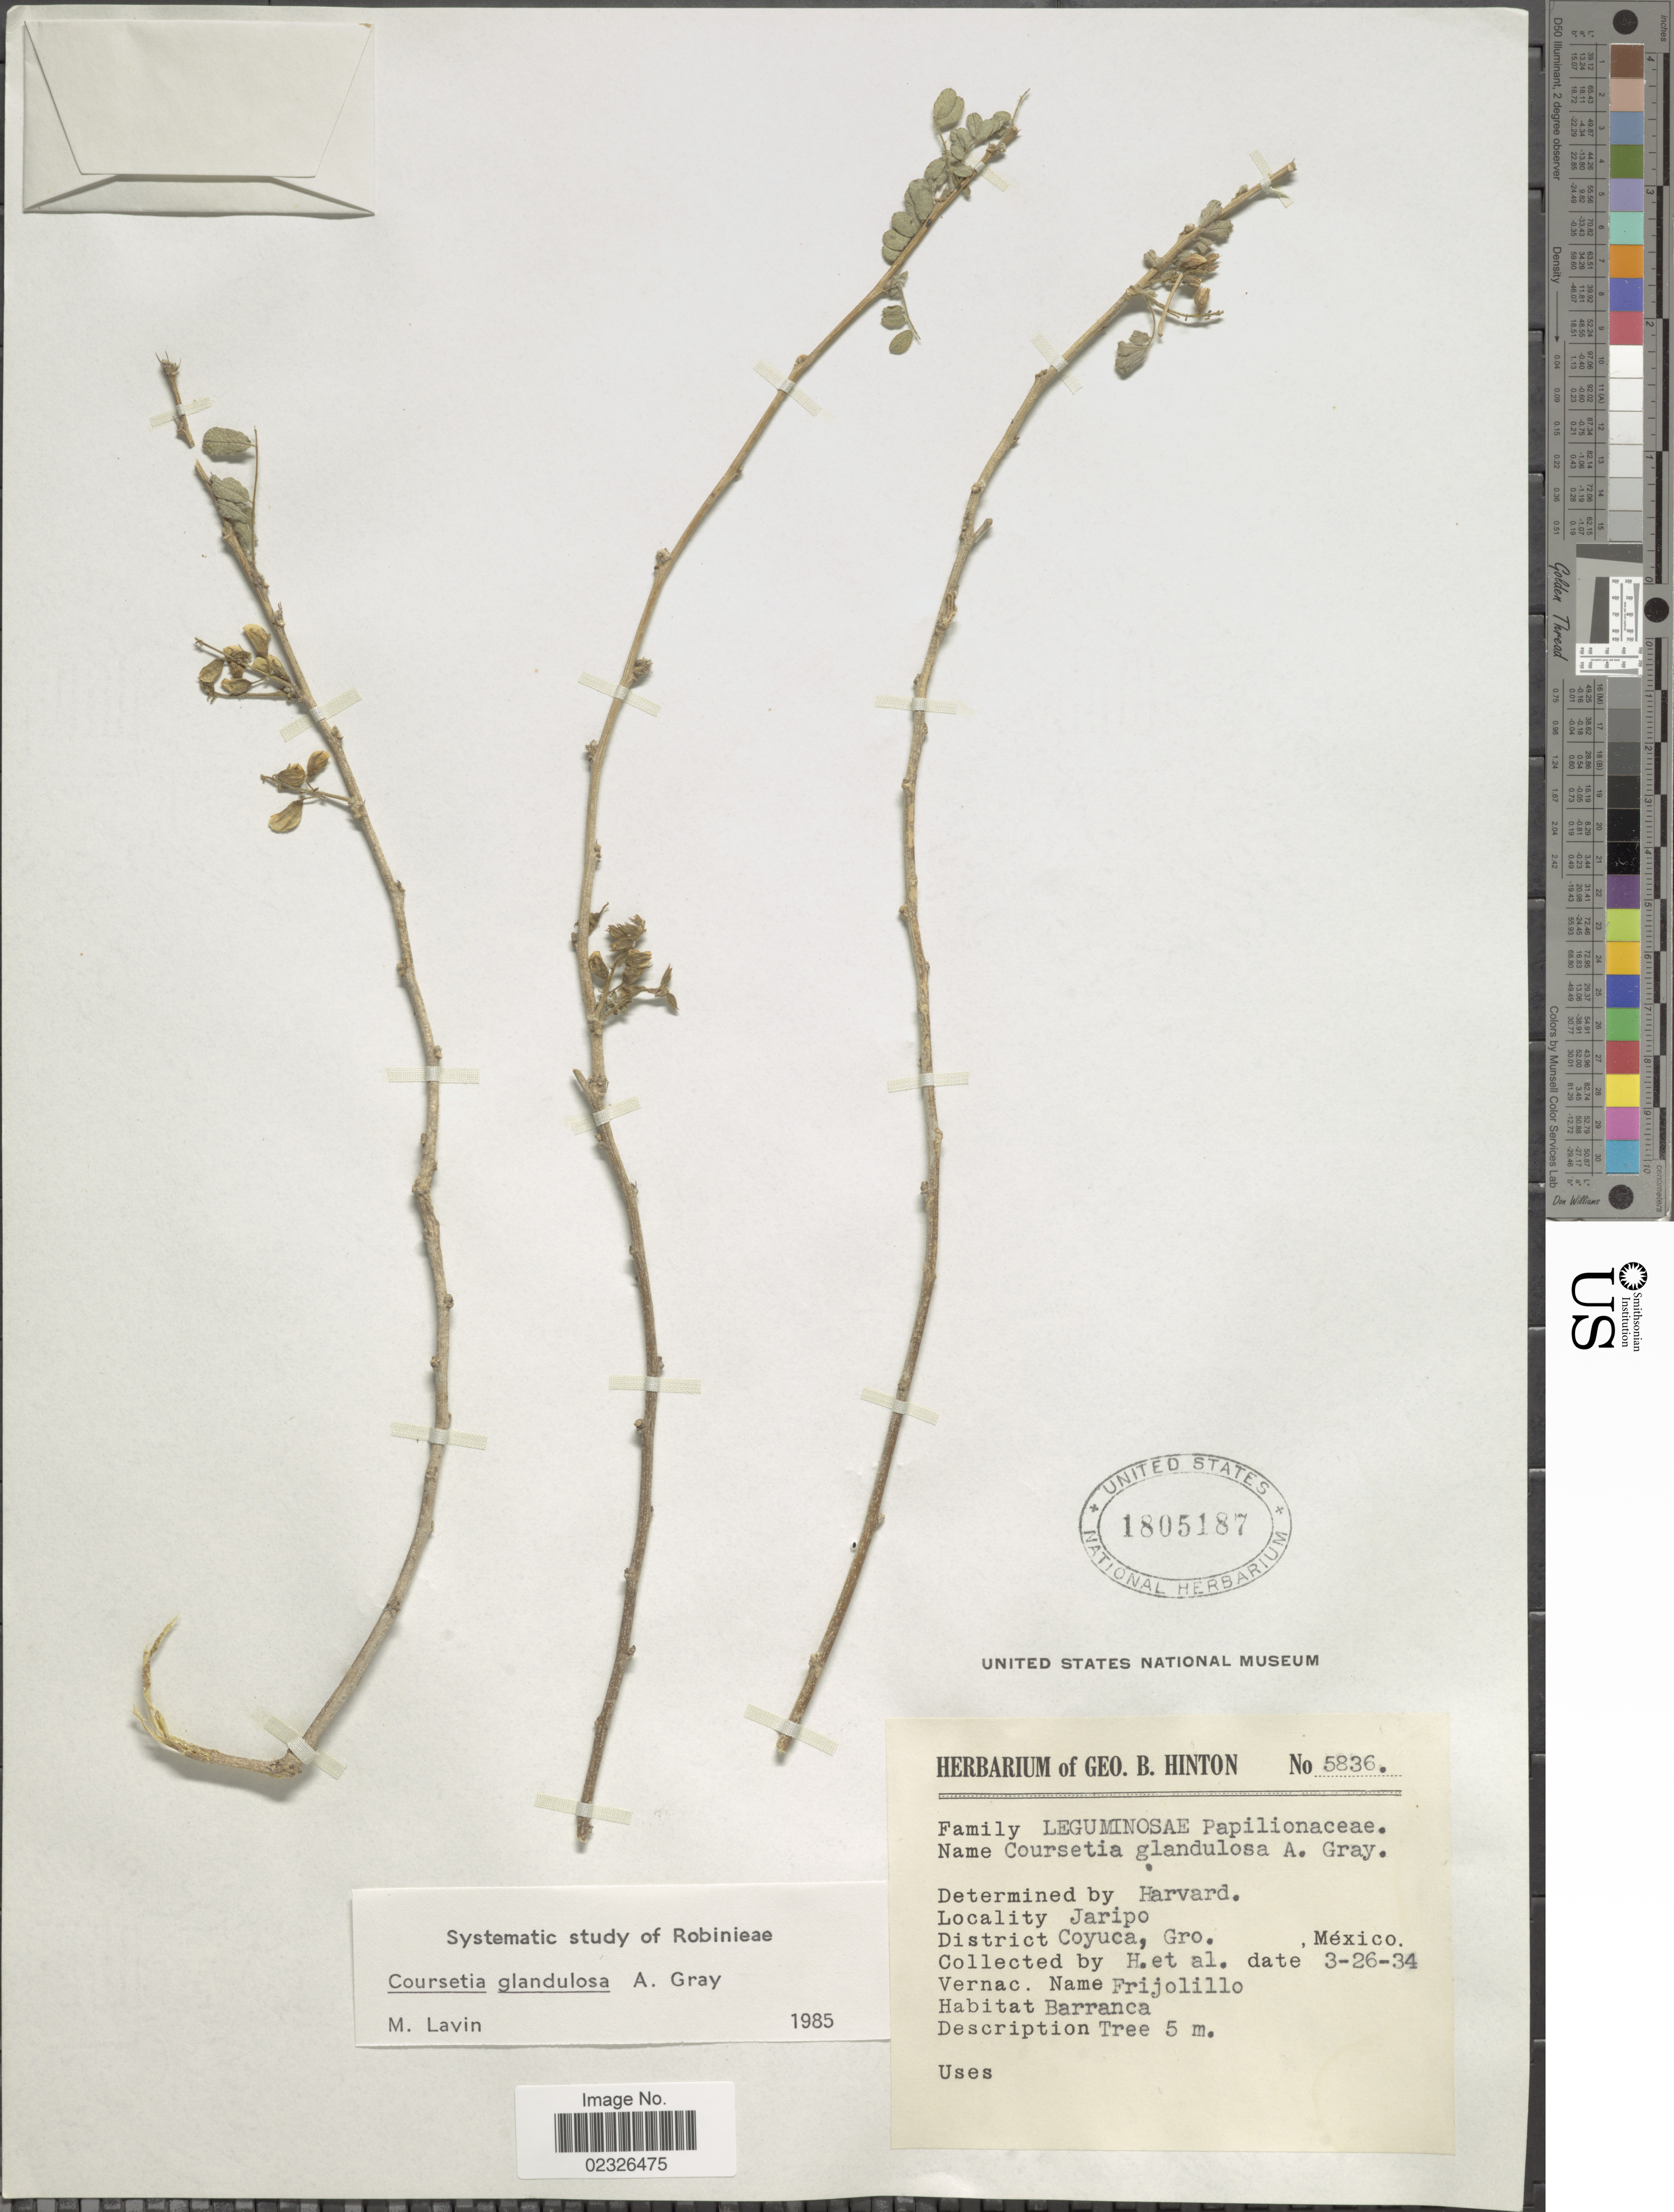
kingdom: Plantae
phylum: Tracheophyta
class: Magnoliopsida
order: Fabales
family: Fabaceae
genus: Coursetia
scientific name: Coursetia glandulosa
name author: A. Gray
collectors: ex herb. G. B. Hinton & et al.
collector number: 5836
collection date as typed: Transcribed d/m/y: 26/3/34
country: Mexico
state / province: Guerrero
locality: Coyuca, Jaripo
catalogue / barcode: US 1805187